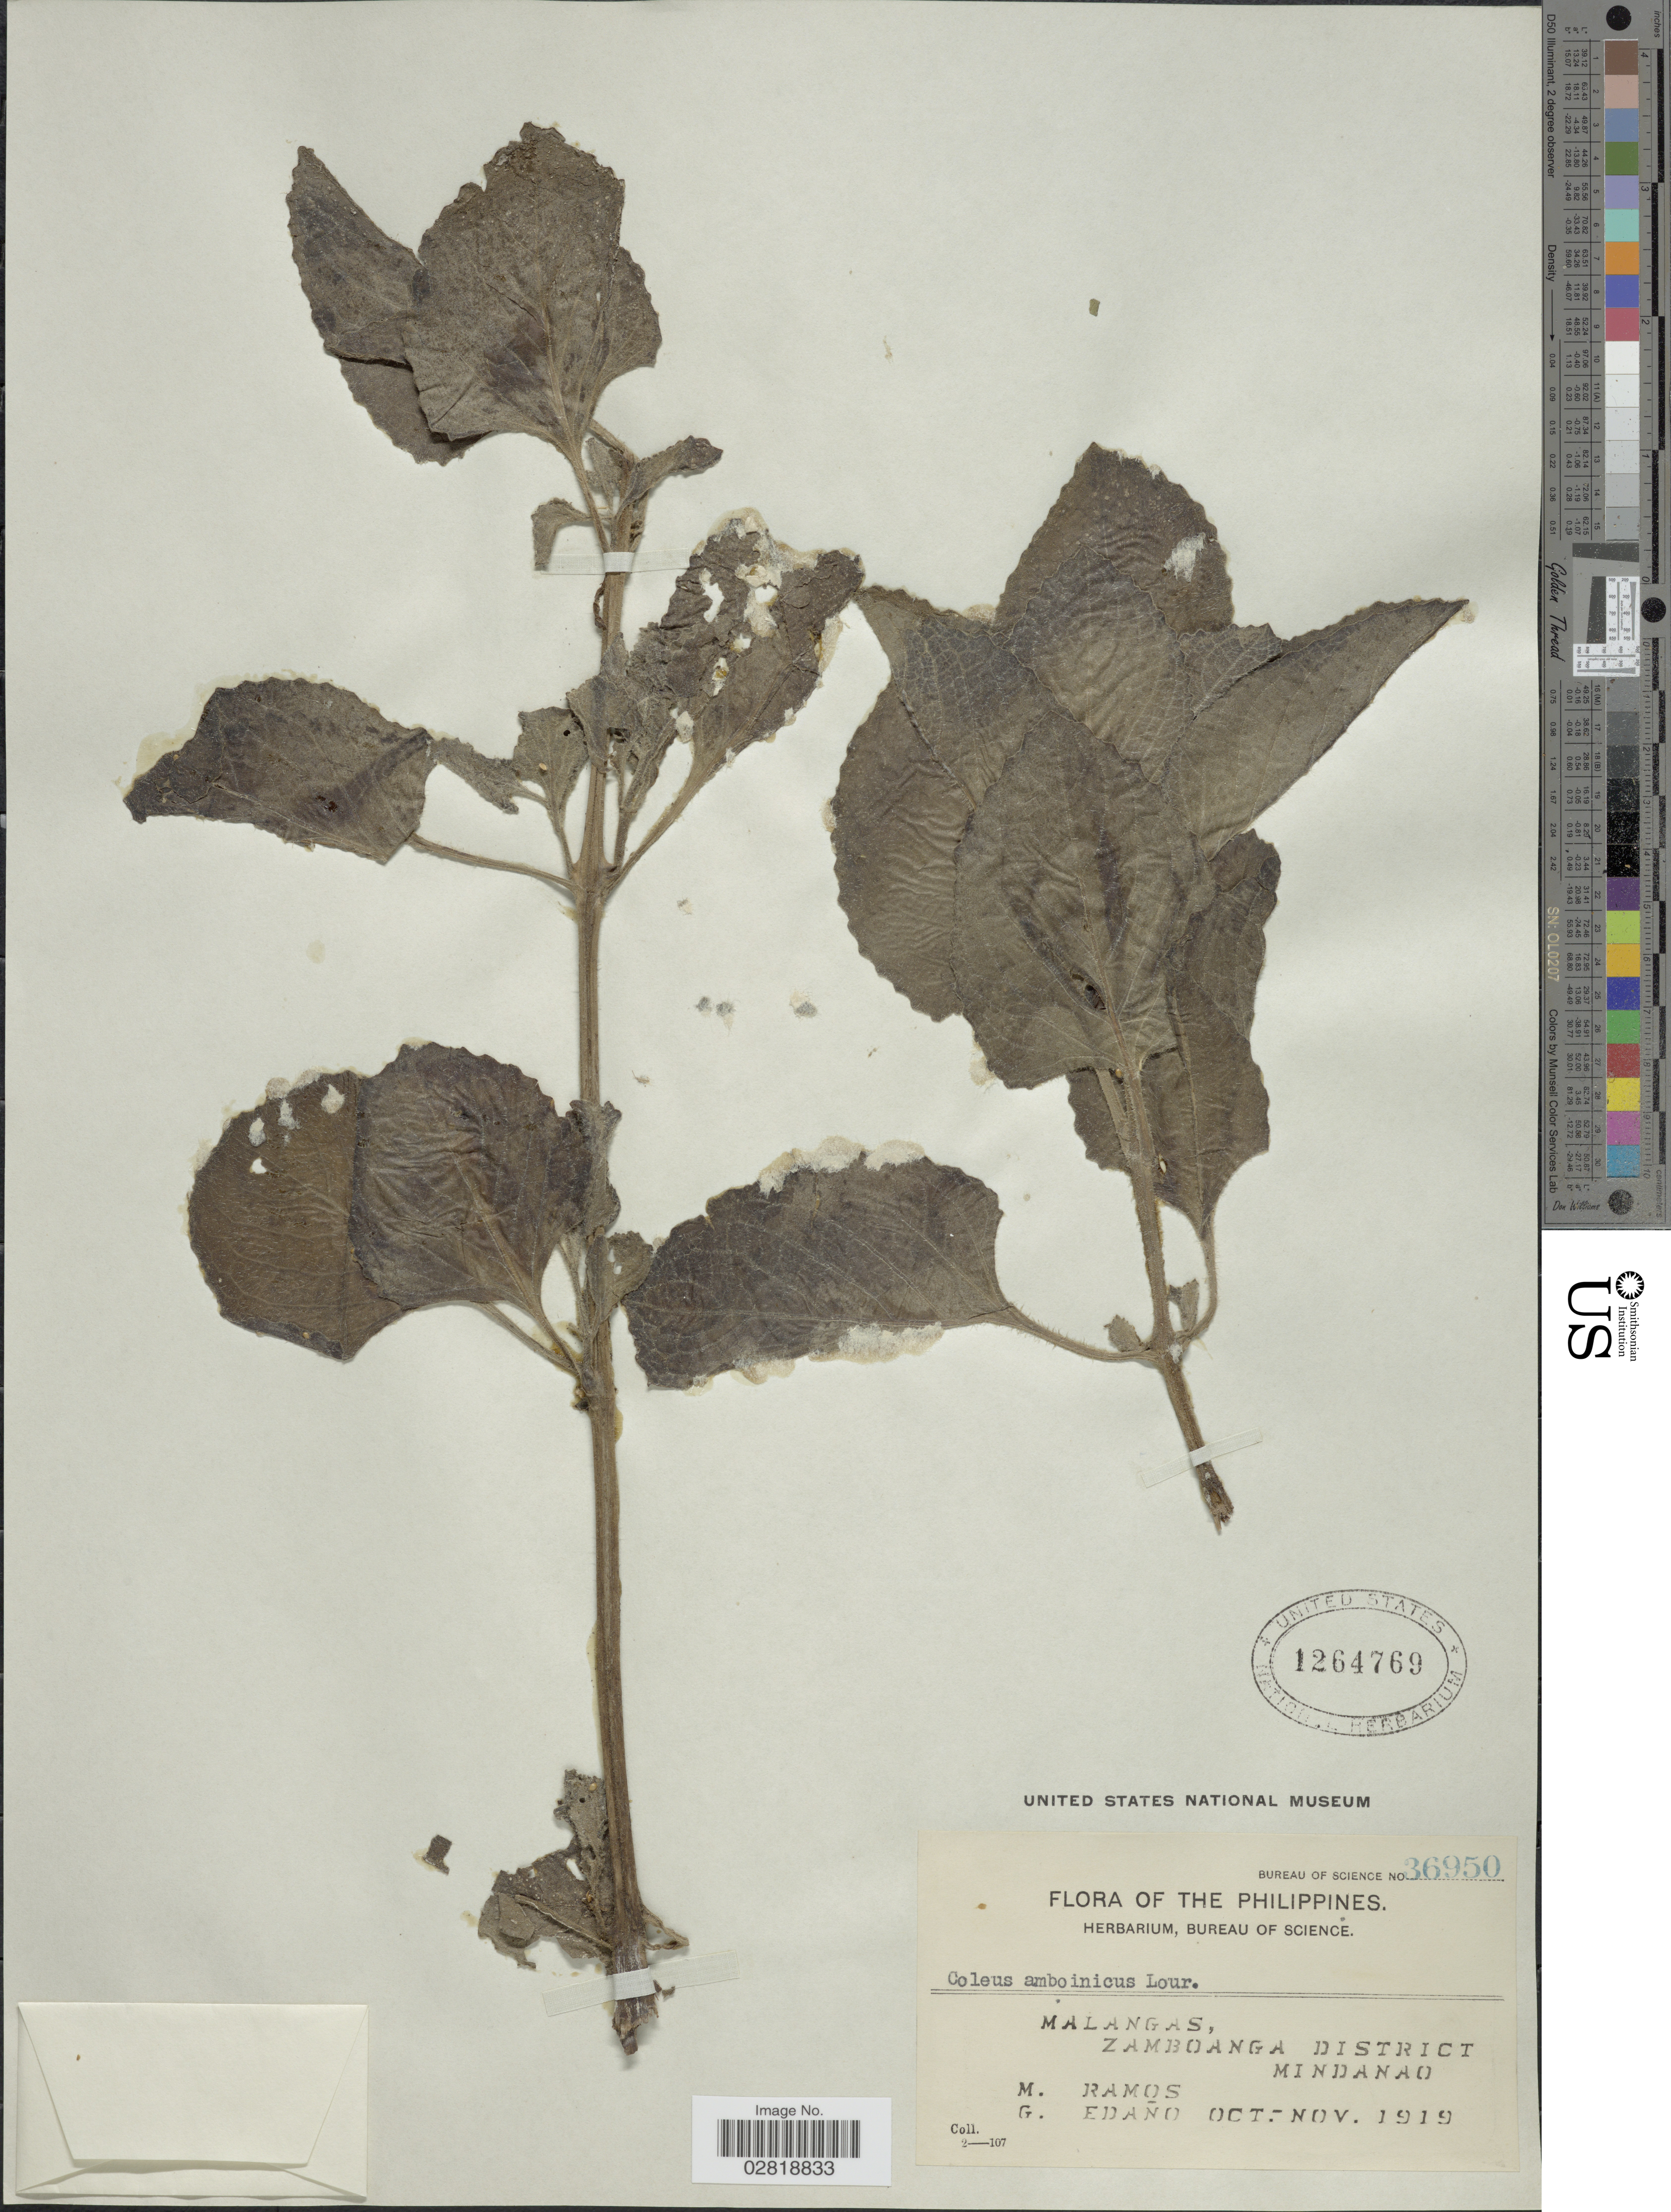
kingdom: Plantae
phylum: Tracheophyta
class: Magnoliopsida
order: Lamiales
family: Lamiaceae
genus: Plectranthus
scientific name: Plectranthus amboinicus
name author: (Lour.) Spreng.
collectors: M. Ramos & G. Edaño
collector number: Bureau of Science 36950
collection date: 1919-10/1919-11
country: Philippines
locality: Malangas, Zamboanga District. Mindanao.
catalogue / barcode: US 1264769